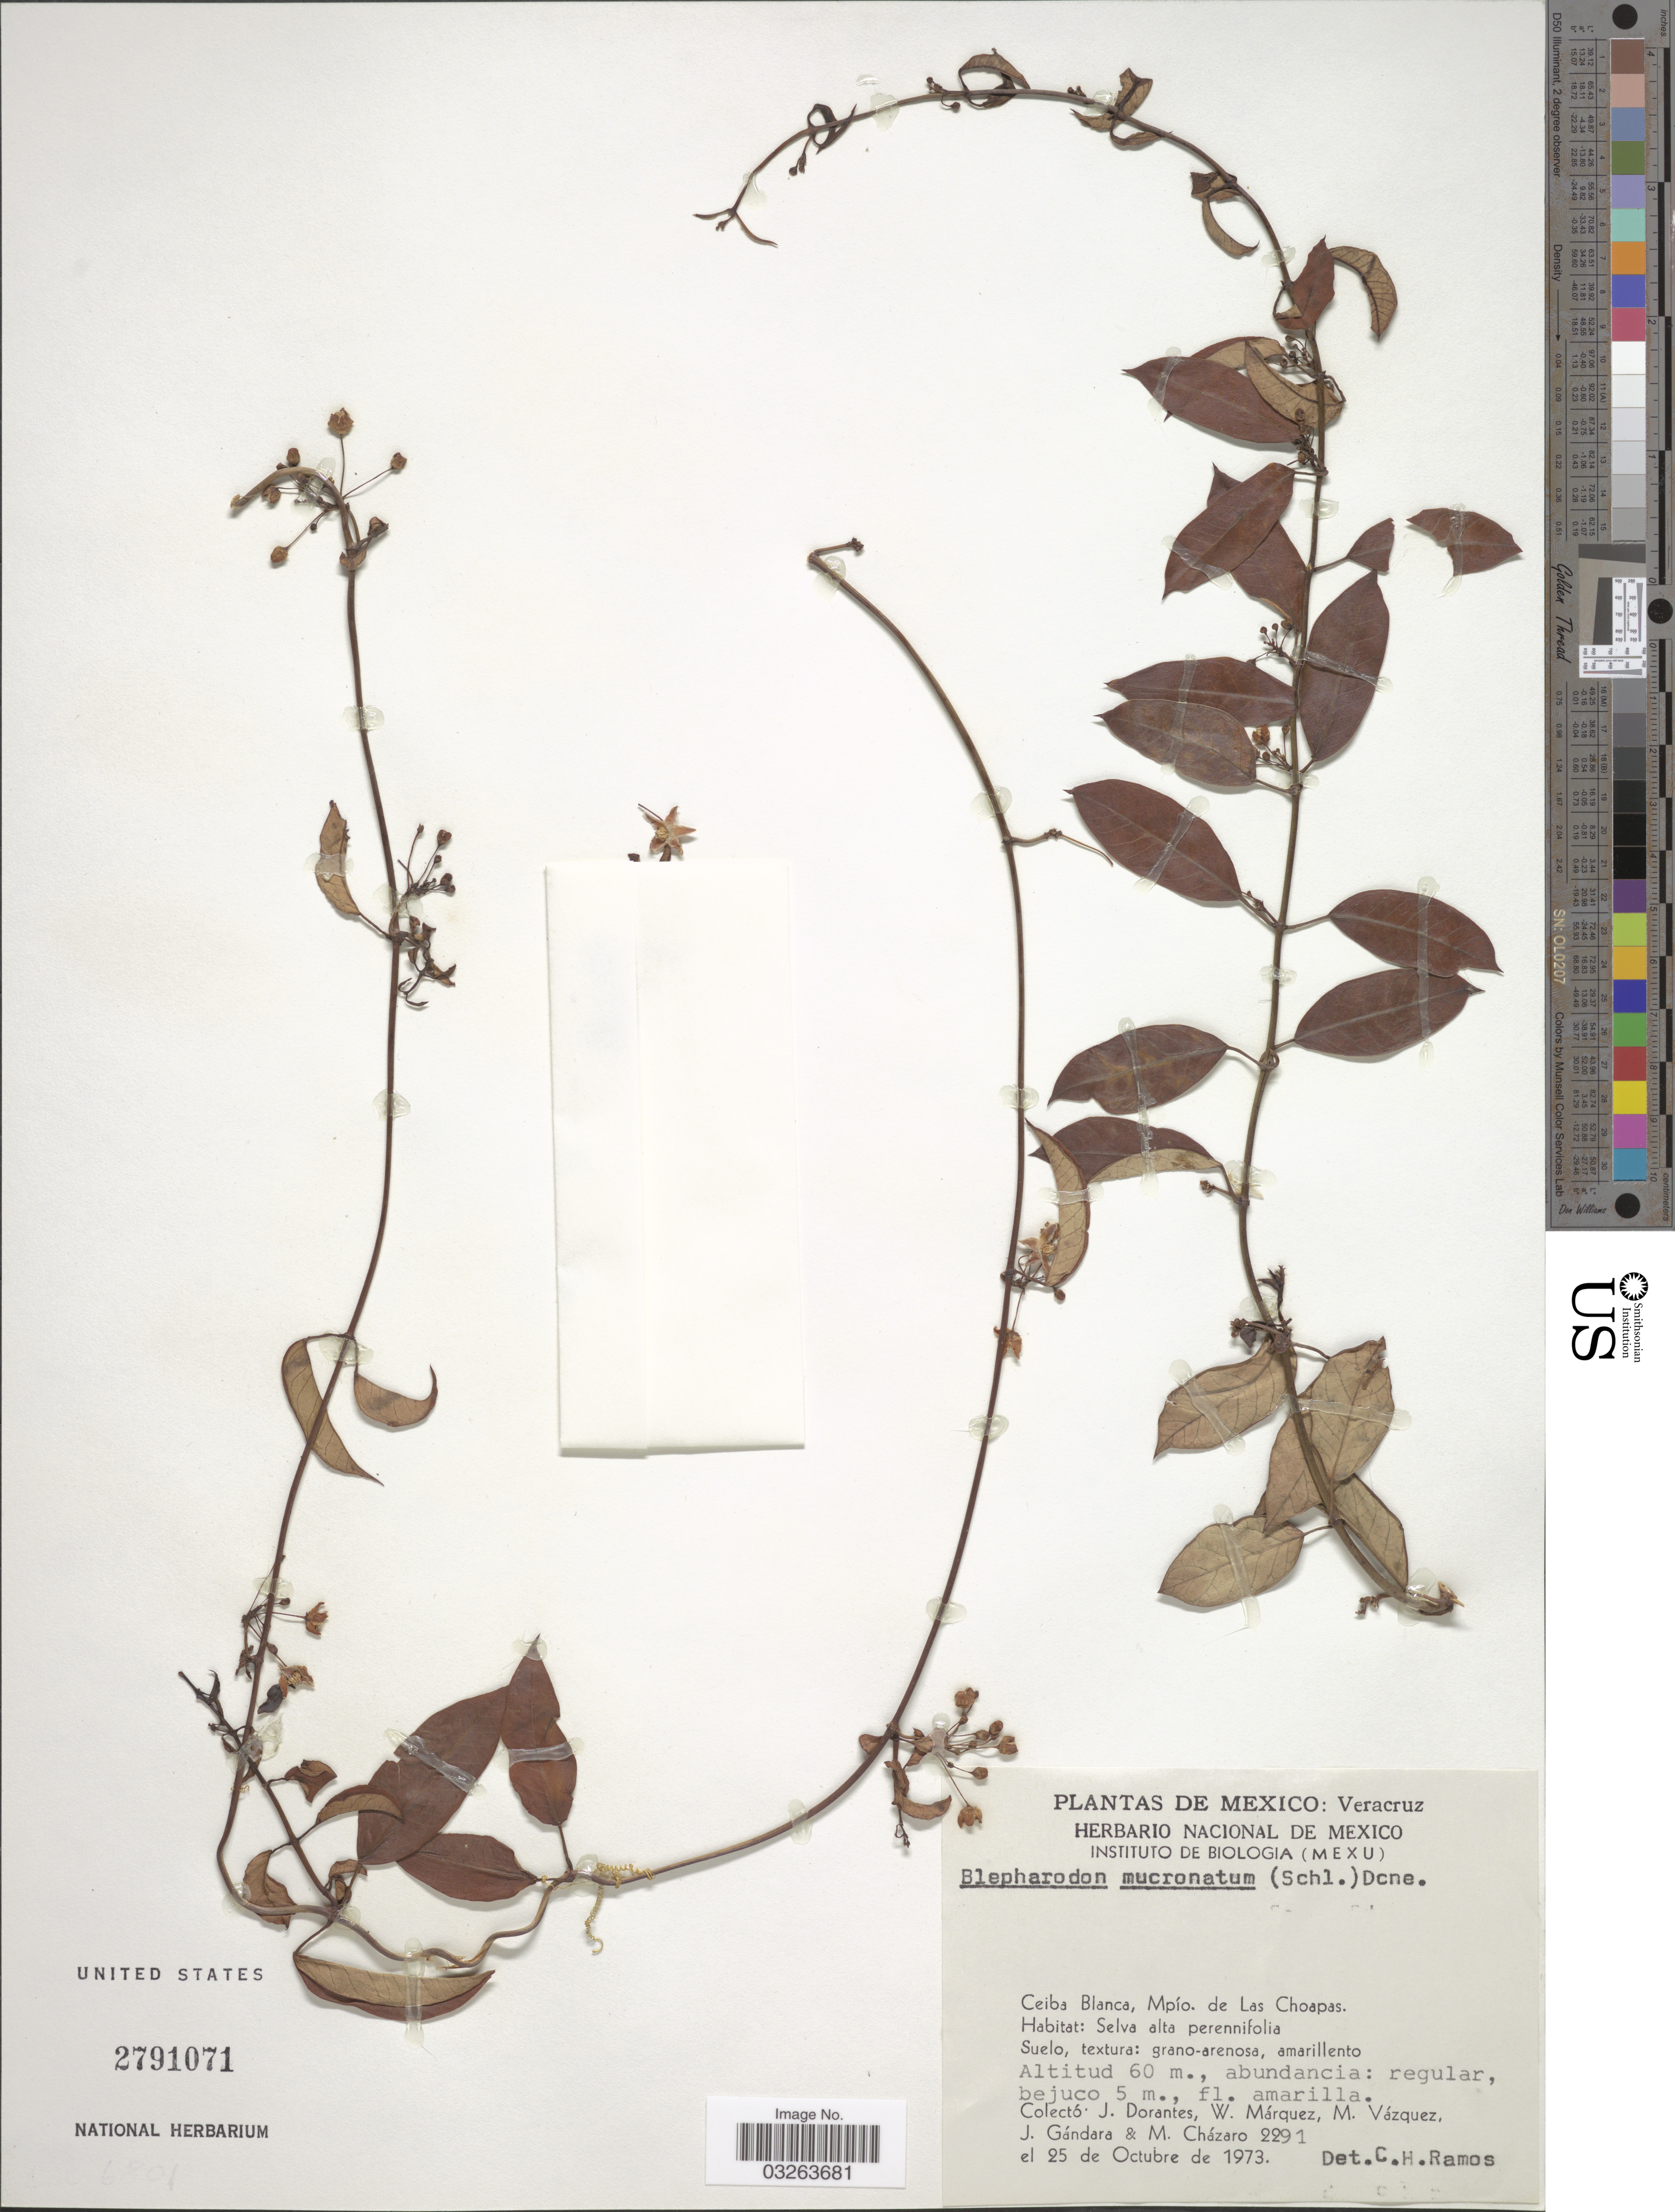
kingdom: Plantae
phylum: Tracheophyta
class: Magnoliopsida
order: Gentianales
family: Apocynaceae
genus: Blepharodon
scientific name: Blepharodon mucronatum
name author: (Schltdl.) Decne.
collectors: J. Dorantes, W. Márquez, M. Vázquez, J. Gandara & M. Chazaro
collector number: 2291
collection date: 1973-10-25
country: Mexico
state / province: Veracruz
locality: Veracruz. Ceiba Blanca, Mpío. de Las Choapas.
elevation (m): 60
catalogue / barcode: US 2791071